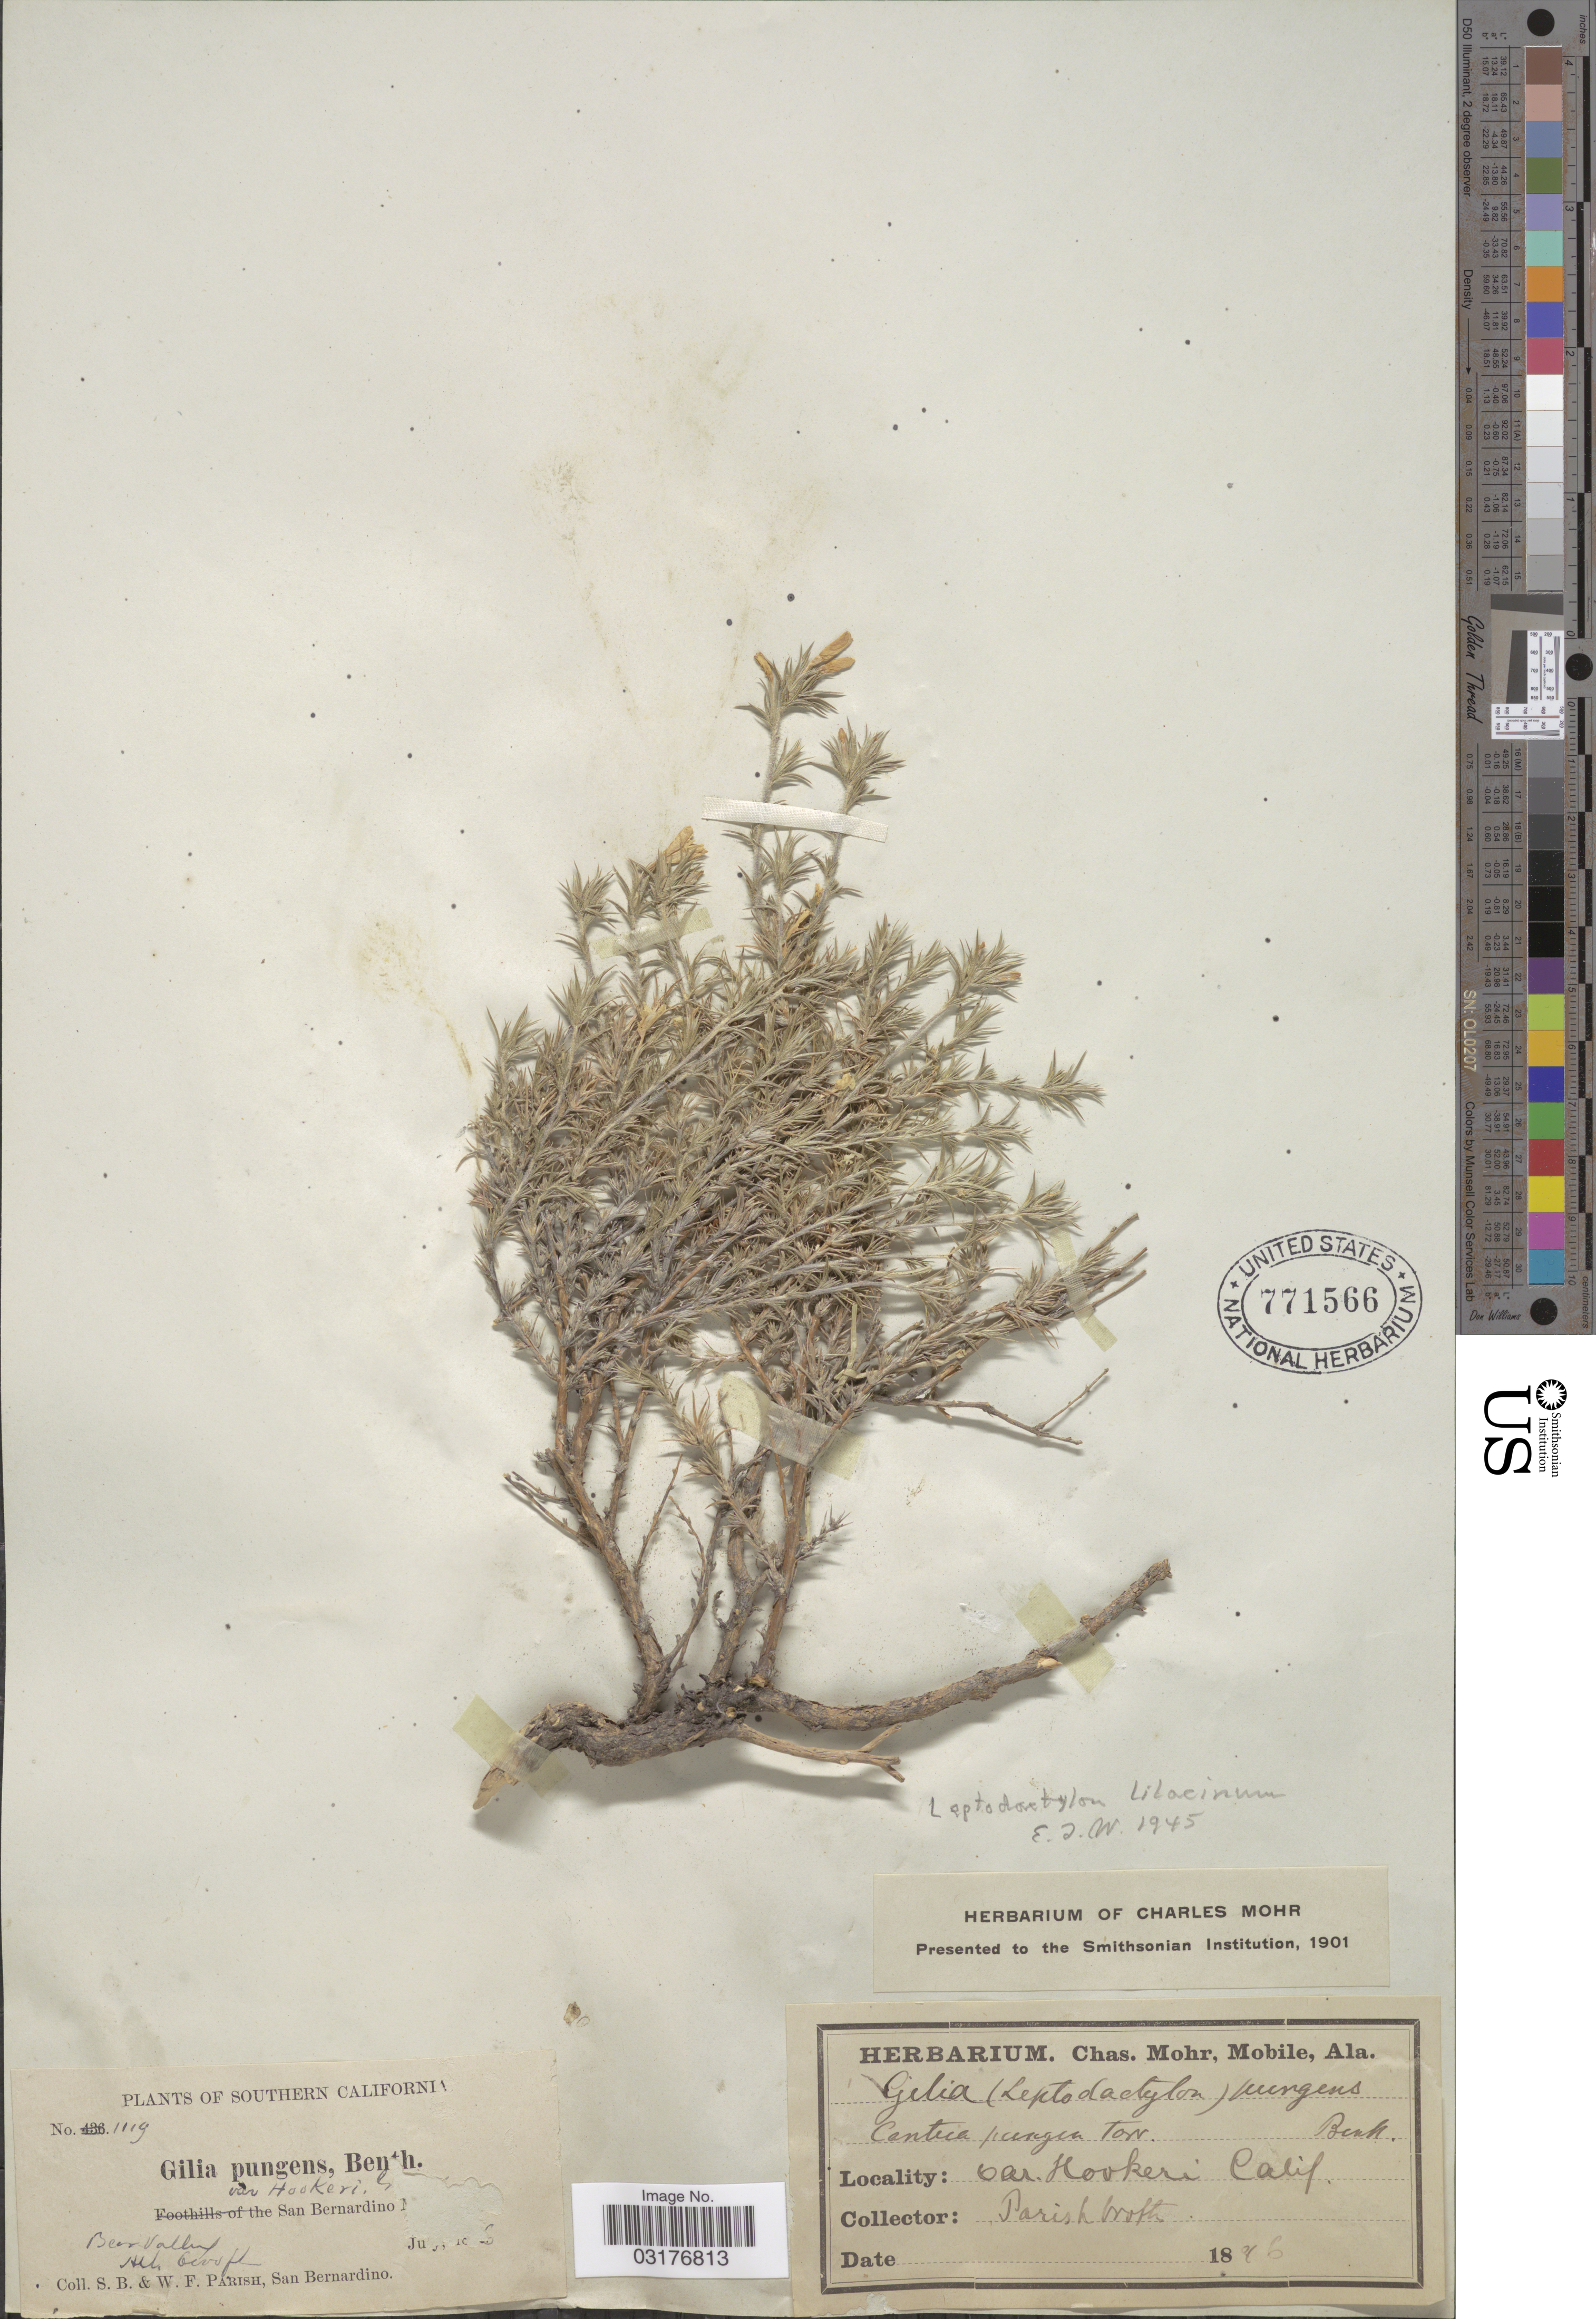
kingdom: Plantae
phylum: Tracheophyta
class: Magnoliopsida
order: Ericales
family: Polemoniaceae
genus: Linanthus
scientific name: Linanthus pungens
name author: (Torr.) J.M. Porter & L.A. Johnson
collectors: S. B. Parish & W. F. Parish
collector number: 1119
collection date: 1876-07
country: United States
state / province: California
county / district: San Bernardino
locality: Southern California. San Bernardino. Bear Valley.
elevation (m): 1829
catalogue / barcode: US 771566